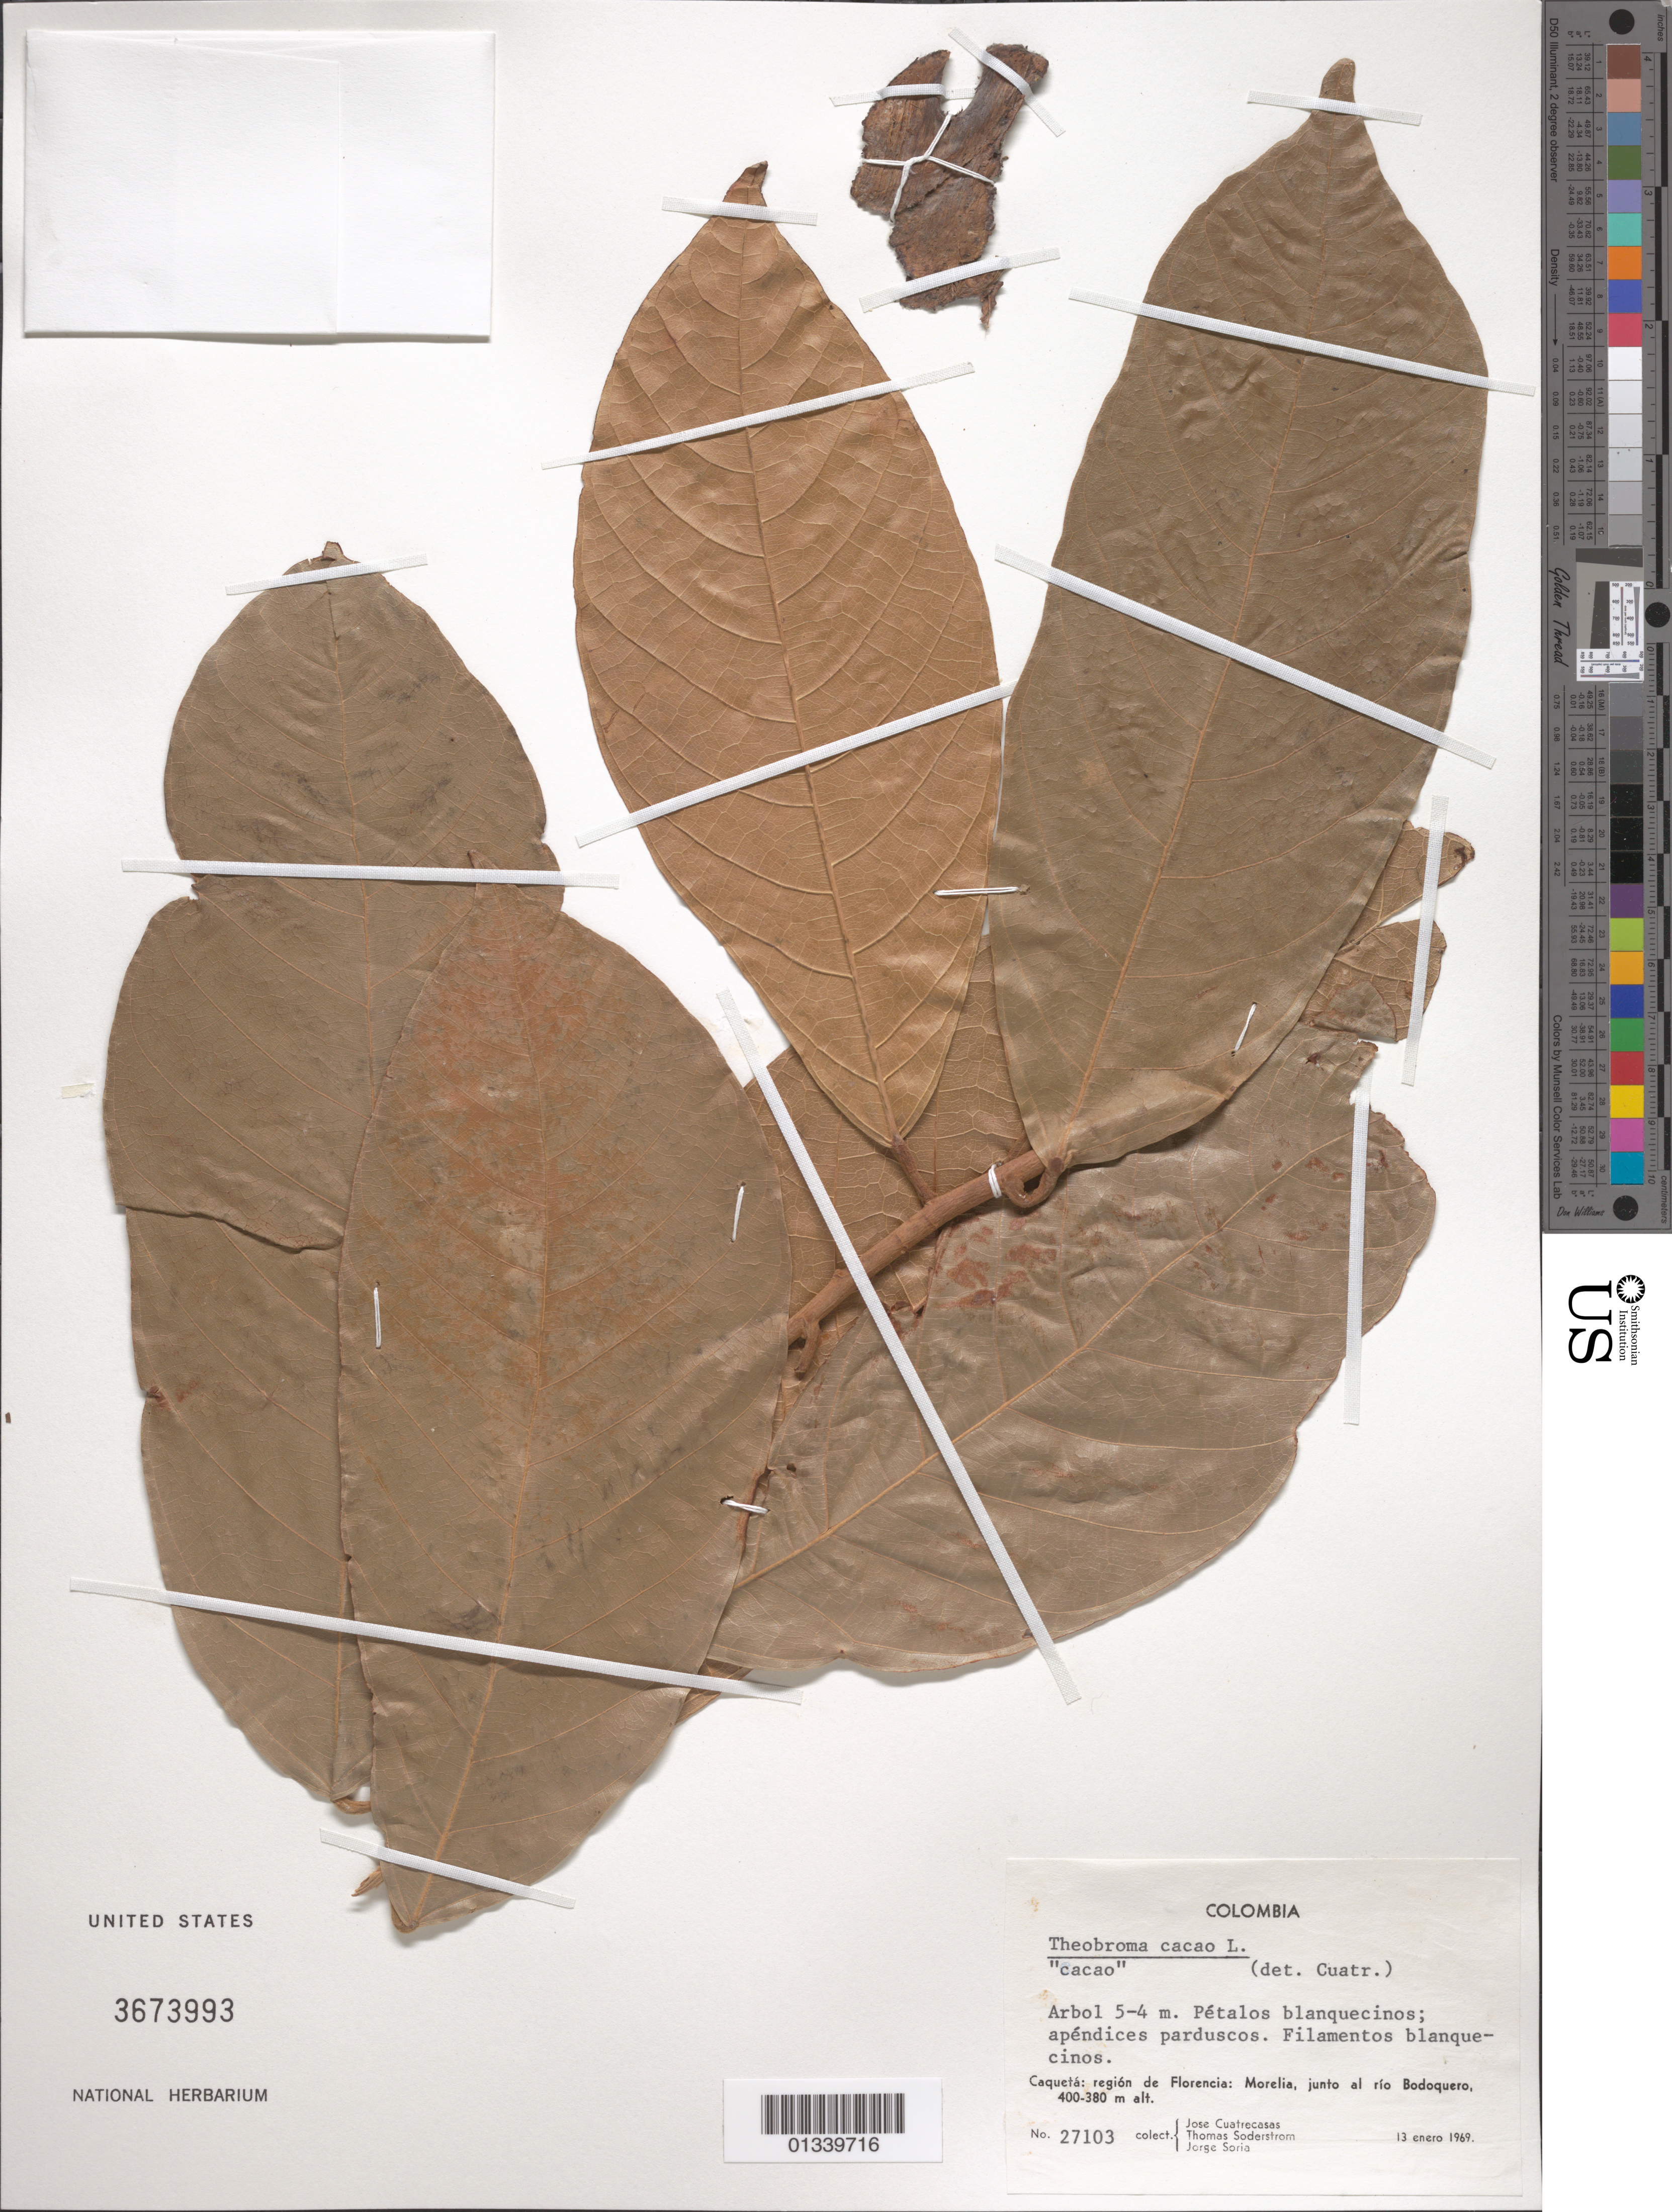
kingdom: Plantae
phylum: Tracheophyta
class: Magnoliopsida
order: Malvales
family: Malvaceae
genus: Theobroma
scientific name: Theobroma cacao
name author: L.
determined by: Cuatrecasas, J.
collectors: J. Cuatrecasas, T. R. Soderstrom & J. Soria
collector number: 27103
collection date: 1969-01-13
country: Colombia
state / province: Caqueta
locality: region de Florencia: Morelia, junto al rio Bodoquero.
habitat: Near river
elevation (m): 380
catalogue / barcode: US 3673993